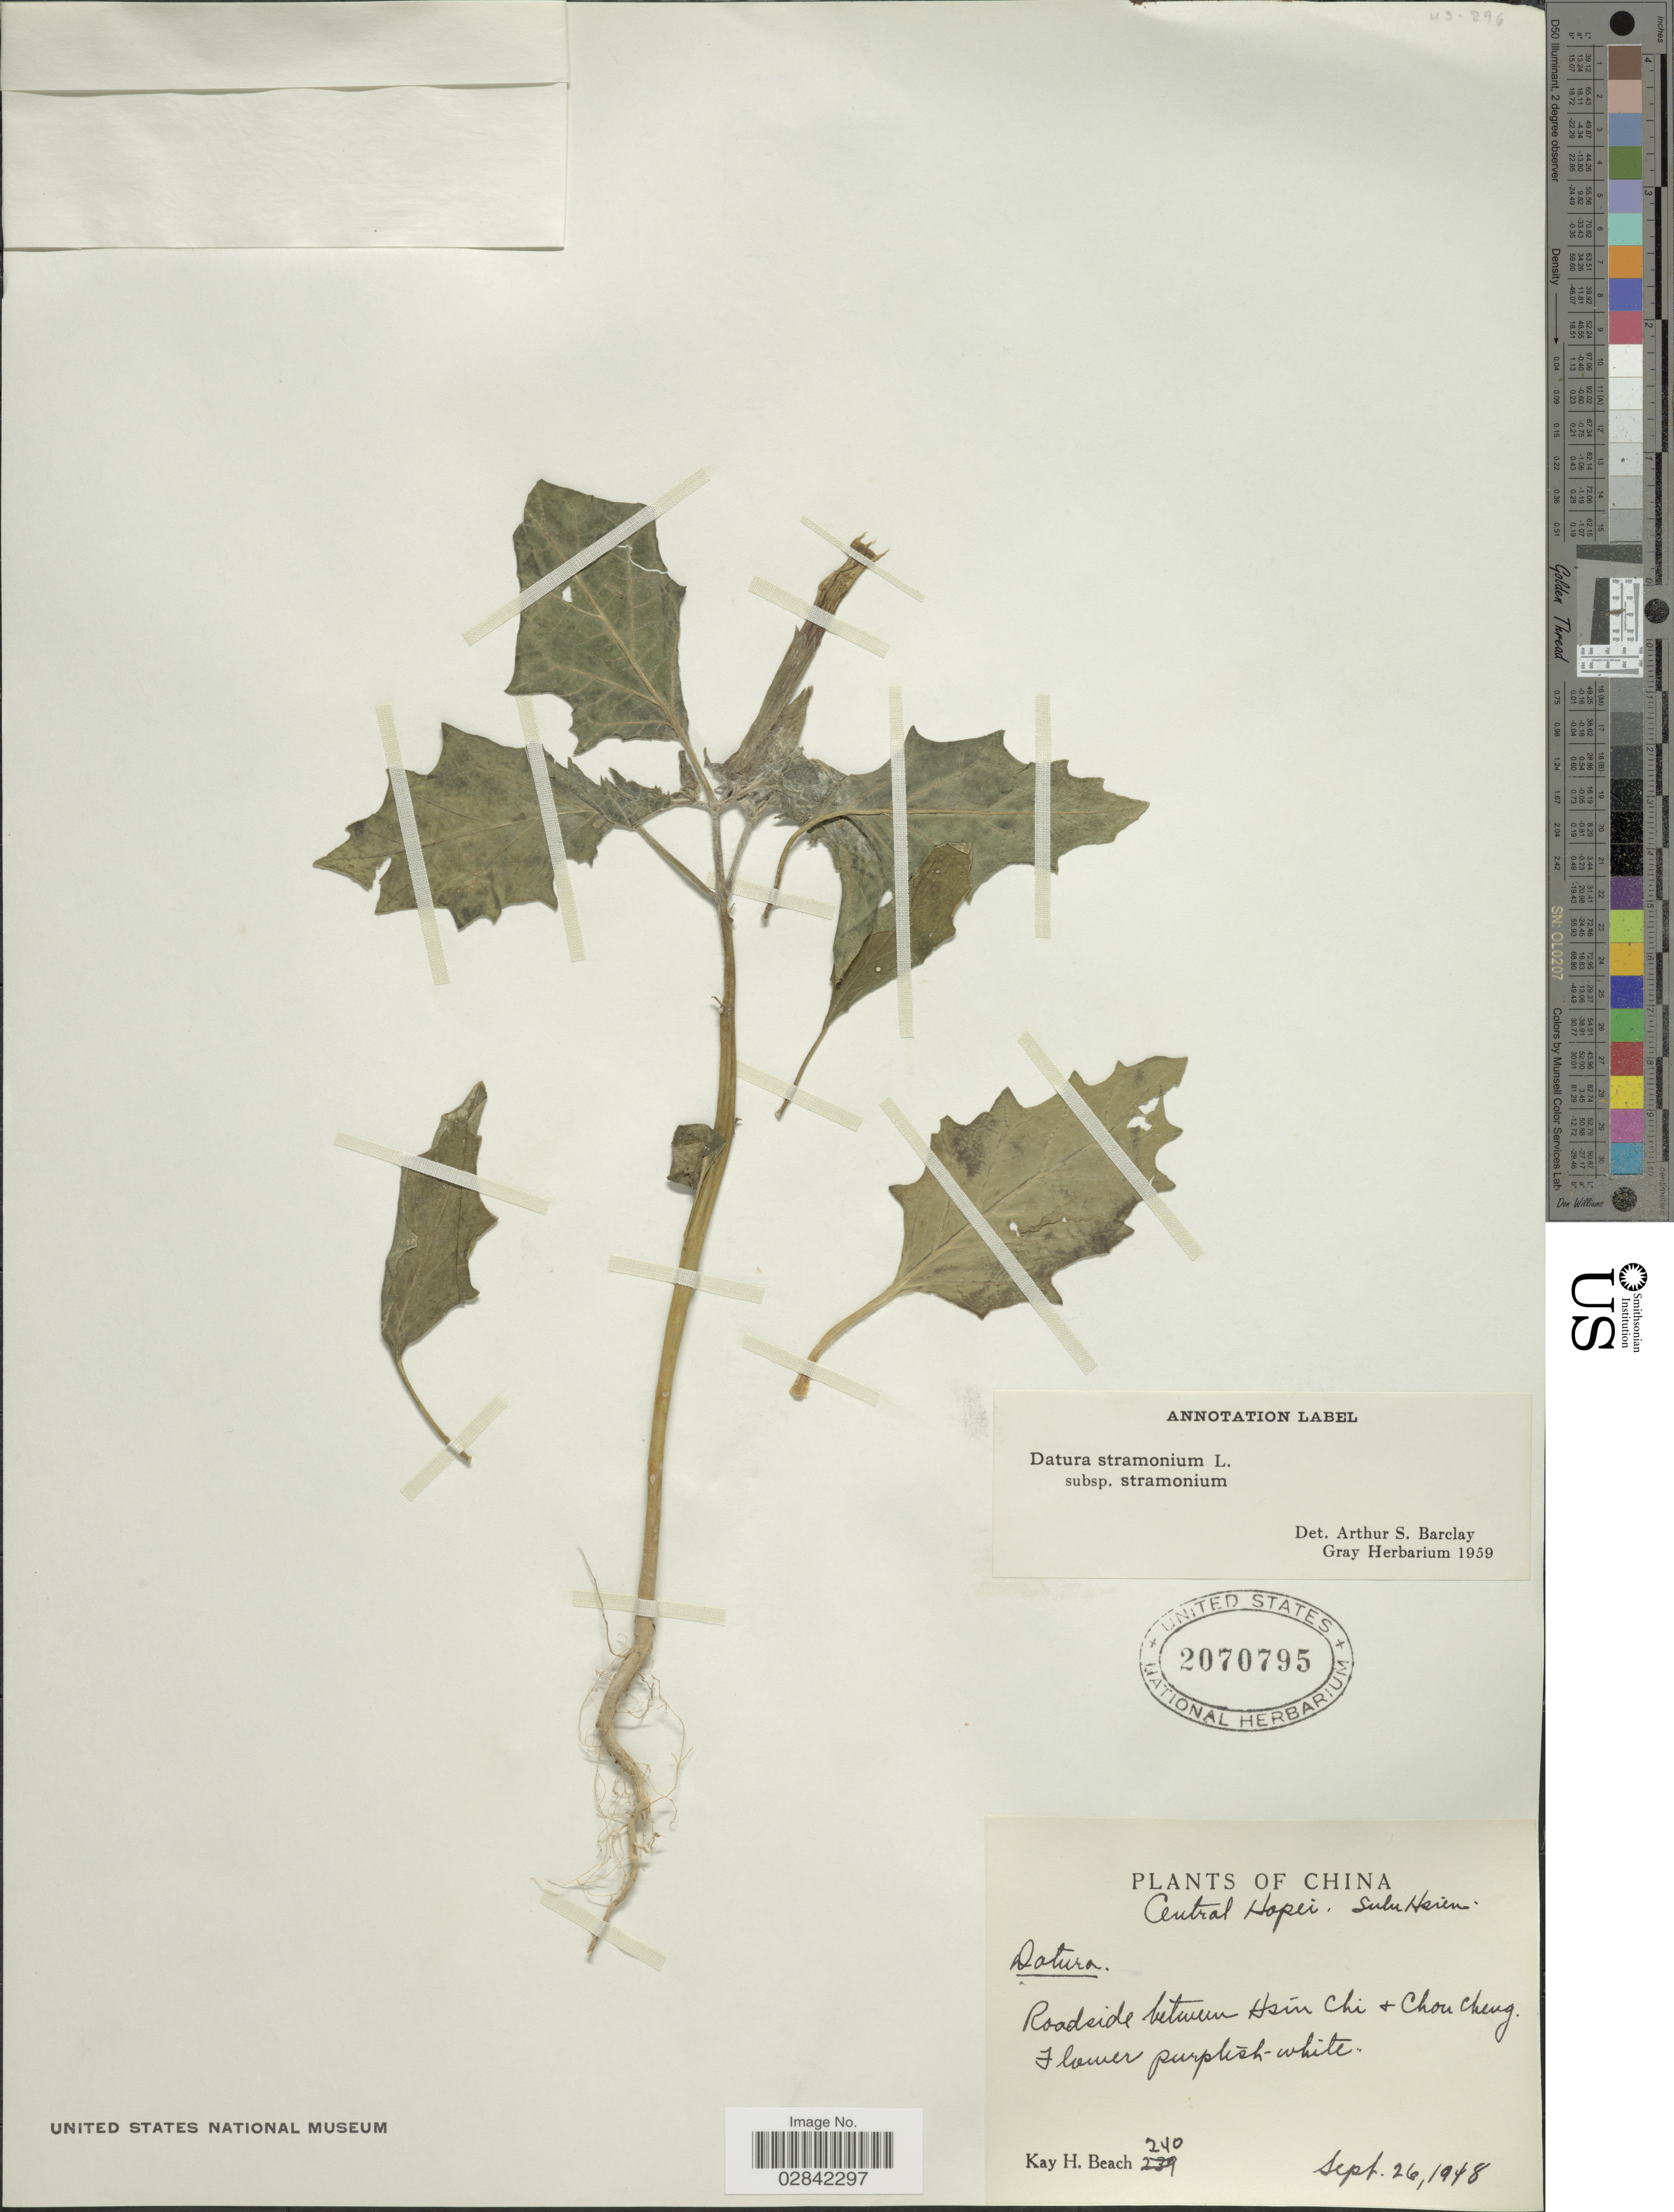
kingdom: Plantae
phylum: Tracheophyta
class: Magnoliopsida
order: Solanales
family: Solanaceae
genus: Datura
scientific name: Datura stramonium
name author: L.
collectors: K. H. Beach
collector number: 240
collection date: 1948-09-26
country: China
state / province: Hebei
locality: Central Hopei, Sulu Hsien, Roadside between Hsin Chi & Chou Cheng.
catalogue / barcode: US 2070795